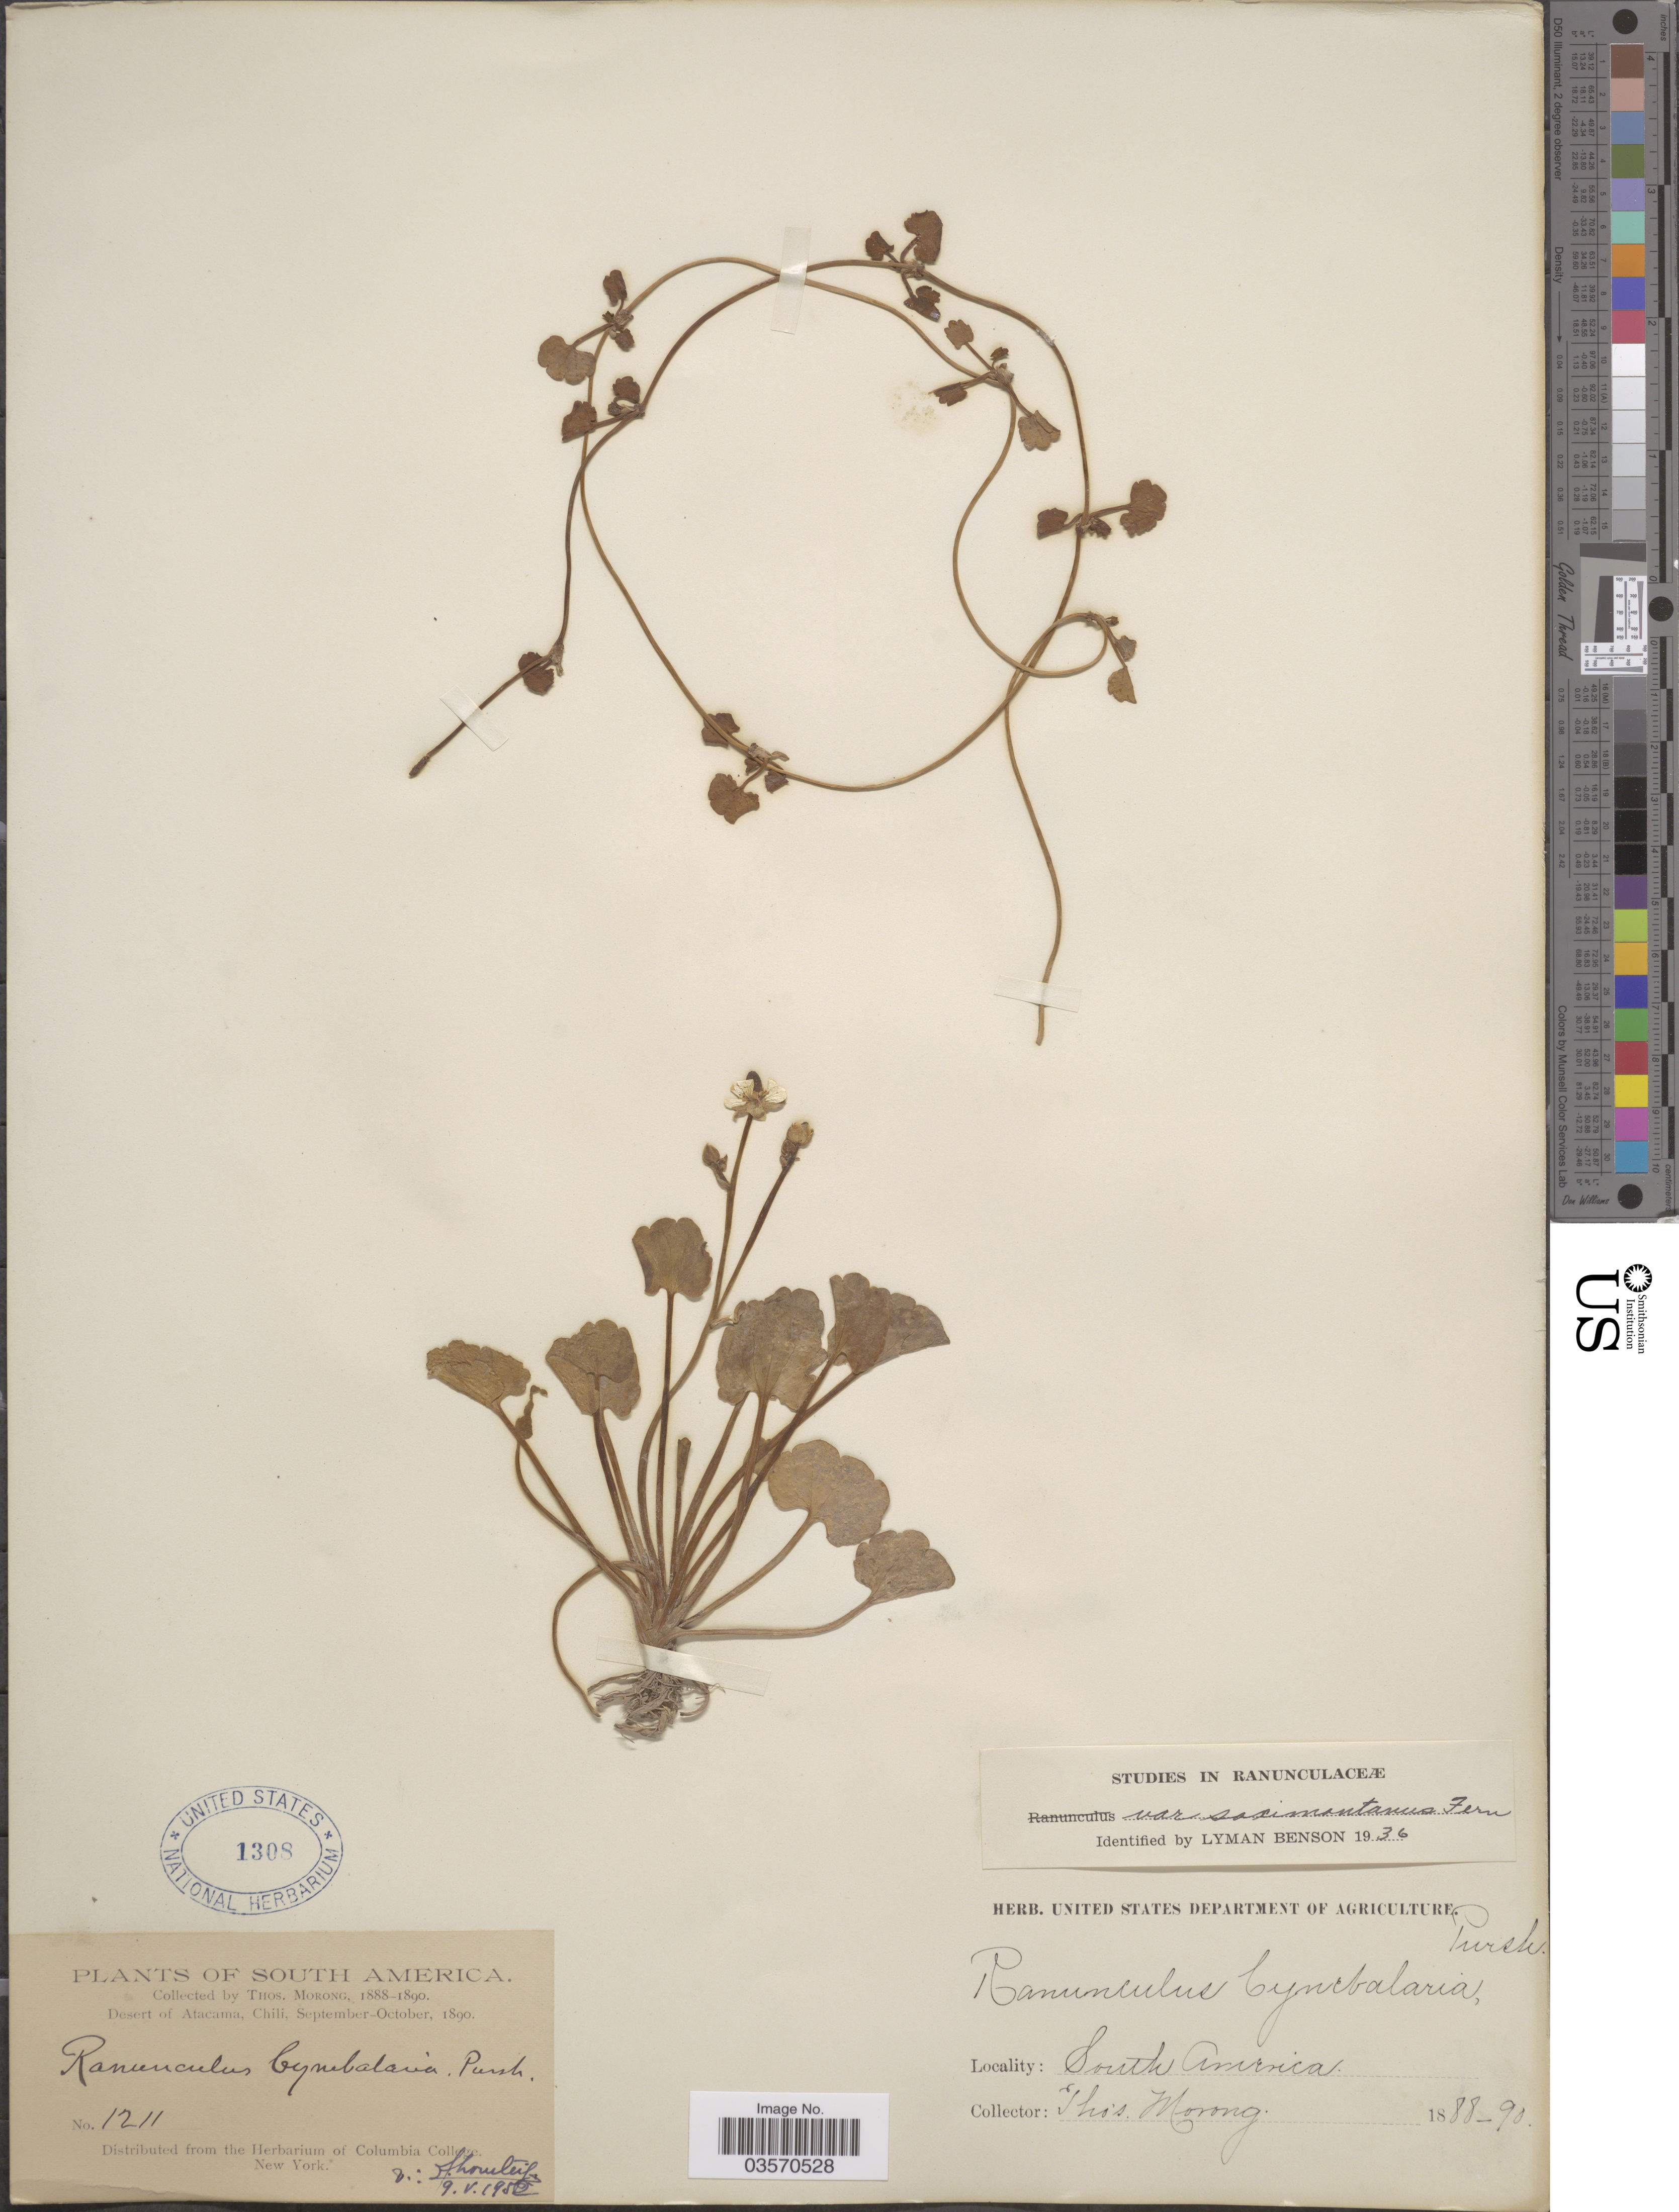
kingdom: Plantae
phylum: Tracheophyta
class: Magnoliopsida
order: Ranunculales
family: Ranunculaceae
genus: Halerpestes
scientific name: Halerpestes cymbalaria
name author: (Pursh) Greene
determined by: Strong, M. T., (US), Smithsonian Institution - National Museum of Natural History (UNITED STATES)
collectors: ex herb. T. Morong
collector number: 1211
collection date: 1890-09/1890-10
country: Chile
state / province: Atacama (III)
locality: Desert of Atacama.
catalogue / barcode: US 1308